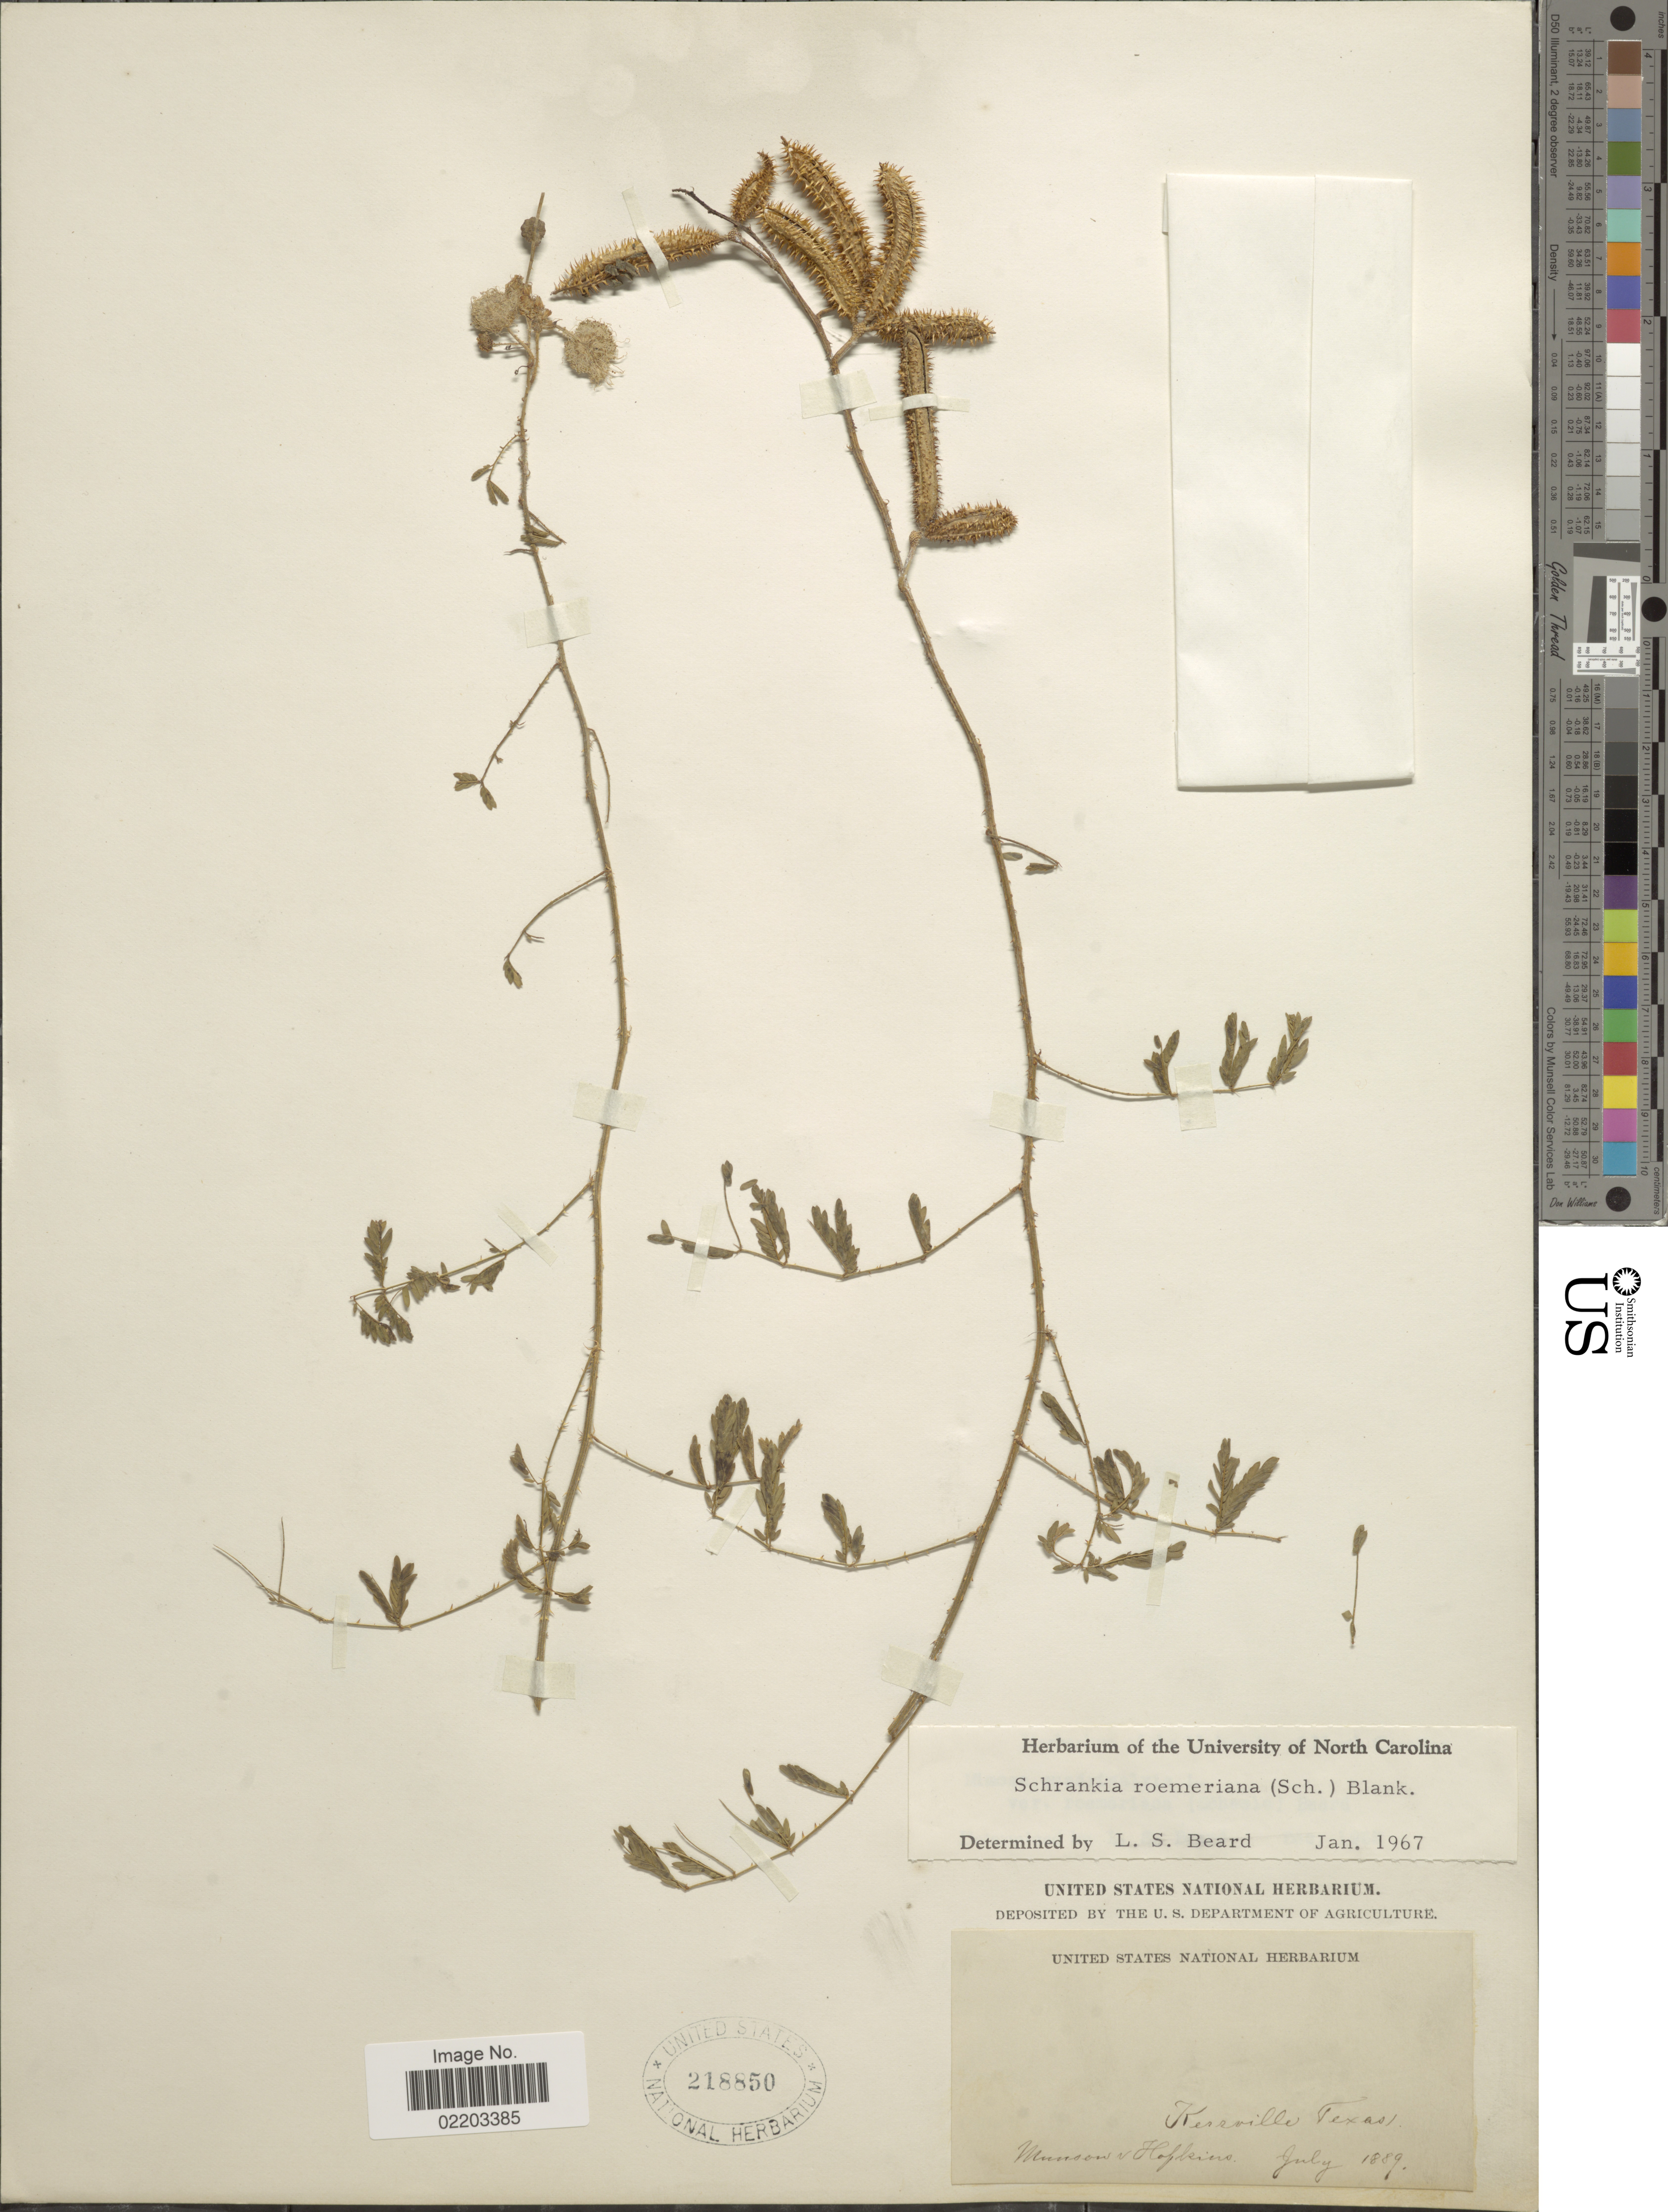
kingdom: Plantae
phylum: Tracheophyta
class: Magnoliopsida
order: Fabales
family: Fabaceae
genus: Mimosa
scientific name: Mimosa roemeriana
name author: Scheele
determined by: U.S. National Herbarium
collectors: M. Hopkins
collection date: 1889-07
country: United States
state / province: Texas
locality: Kerrville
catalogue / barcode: US 218850